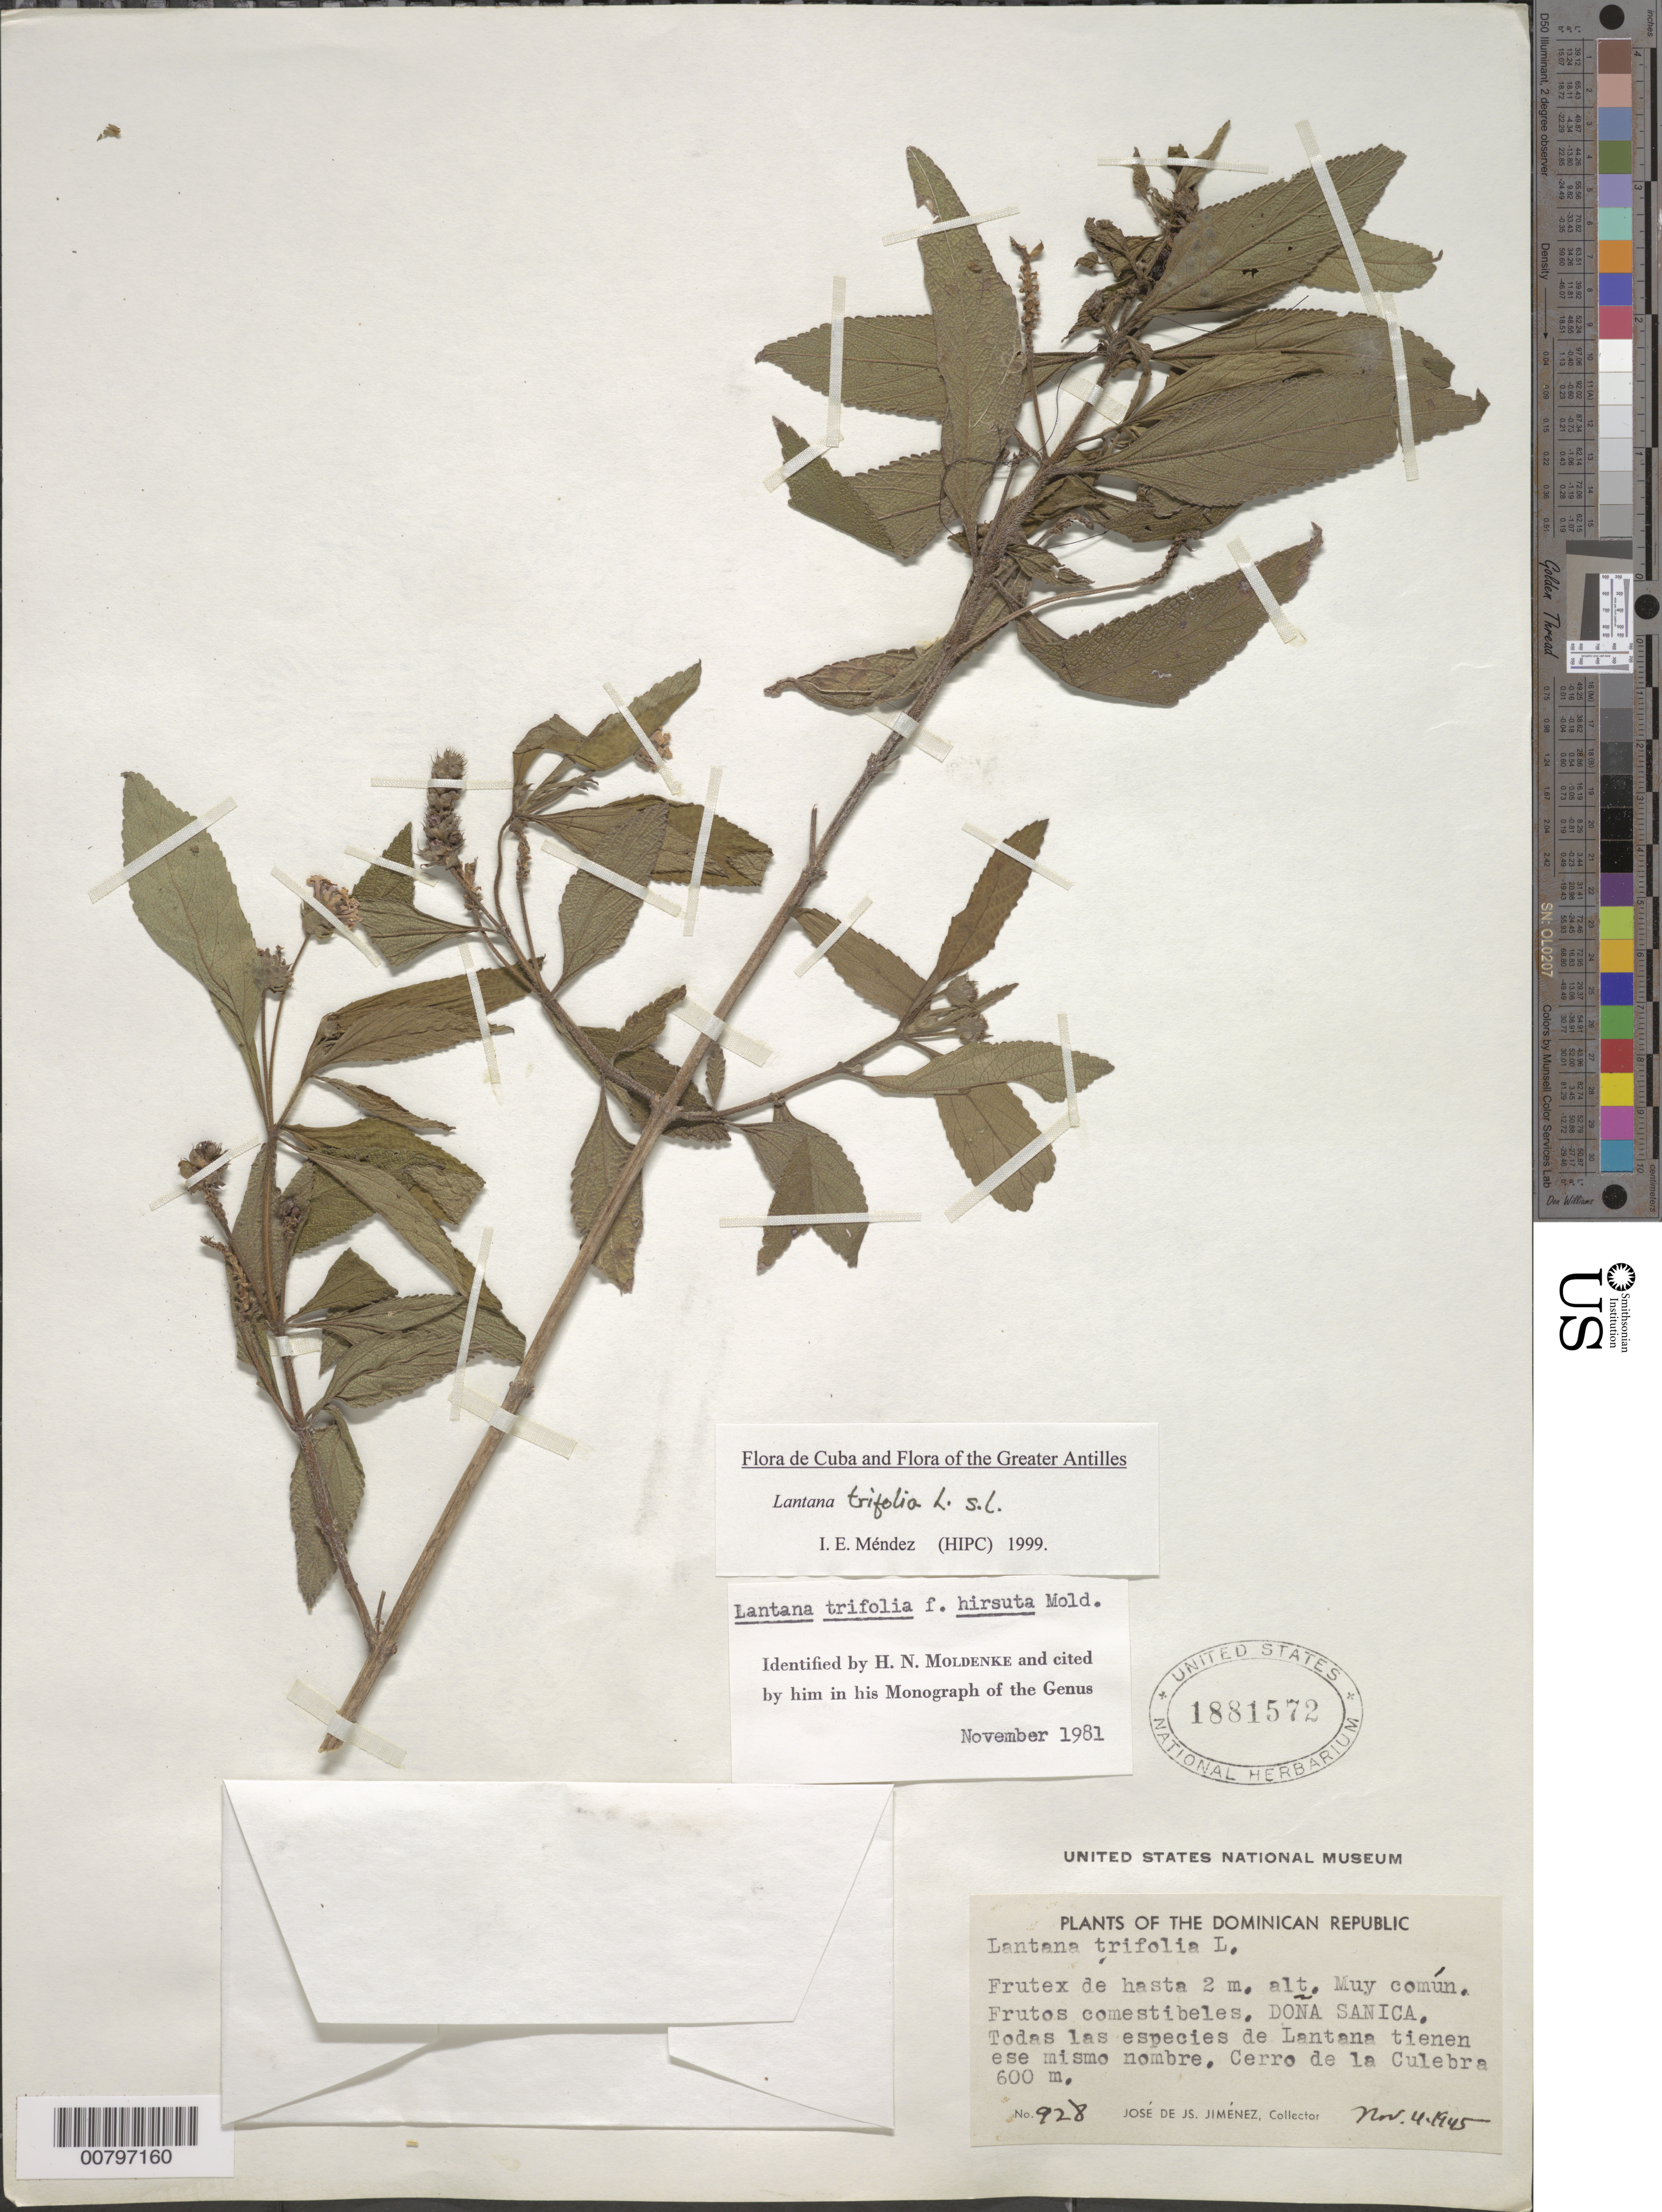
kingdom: Plantae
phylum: Tracheophyta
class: Magnoliopsida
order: Lamiales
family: Verbenaceae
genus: Lantana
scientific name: Lantana trifolia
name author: L.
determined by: Méndez, Isidro E., (HIPC)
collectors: J. J. Jiménez Almonte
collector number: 928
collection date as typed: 04 Nov 1945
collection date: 1945-11-04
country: Dominican Republic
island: Hispaniola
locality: Cerro de la Culebra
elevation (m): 600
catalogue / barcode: US 1881572